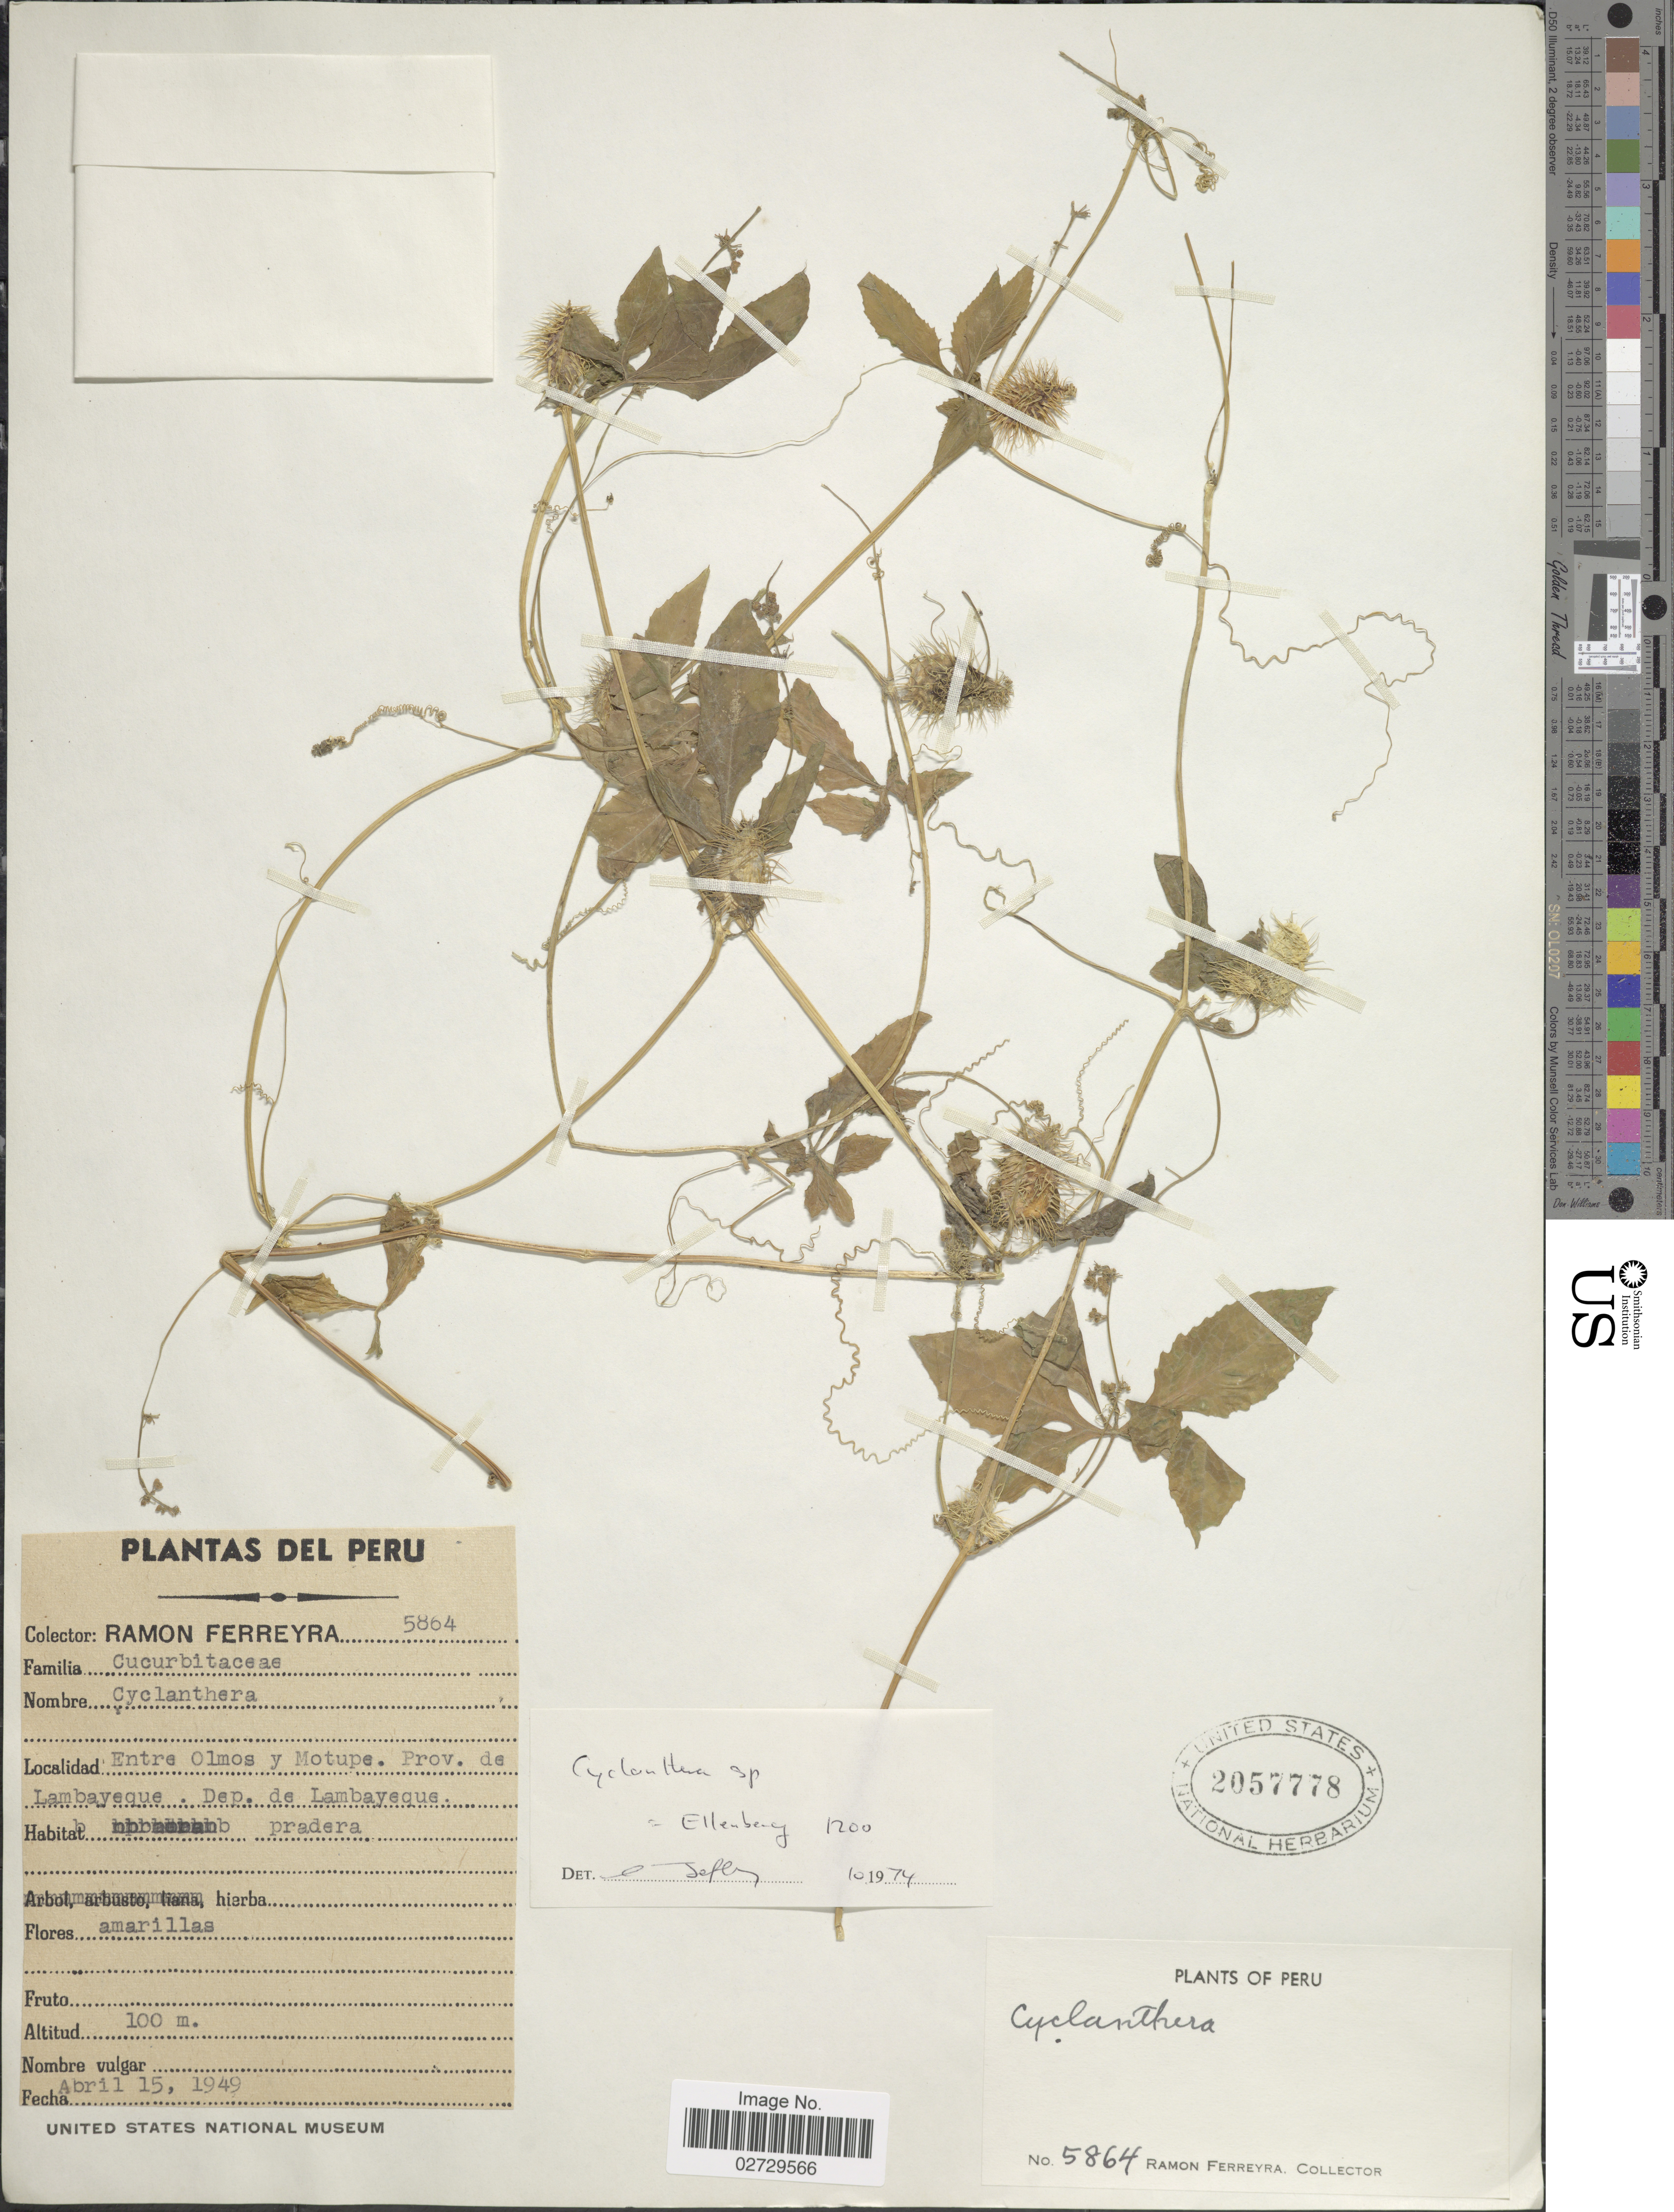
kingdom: Plantae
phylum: Tracheophyta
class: Magnoliopsida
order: Cucurbitales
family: Cucurbitaceae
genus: Cyclanthera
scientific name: Cyclanthera sp.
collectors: R. A. Ferreyra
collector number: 5864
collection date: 1949-04-15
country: Peru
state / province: Lambayeque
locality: Entre Olmos y Motupe. Prov. de Lambayeque. Dep. de Lambayeque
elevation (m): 100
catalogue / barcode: US 2057778